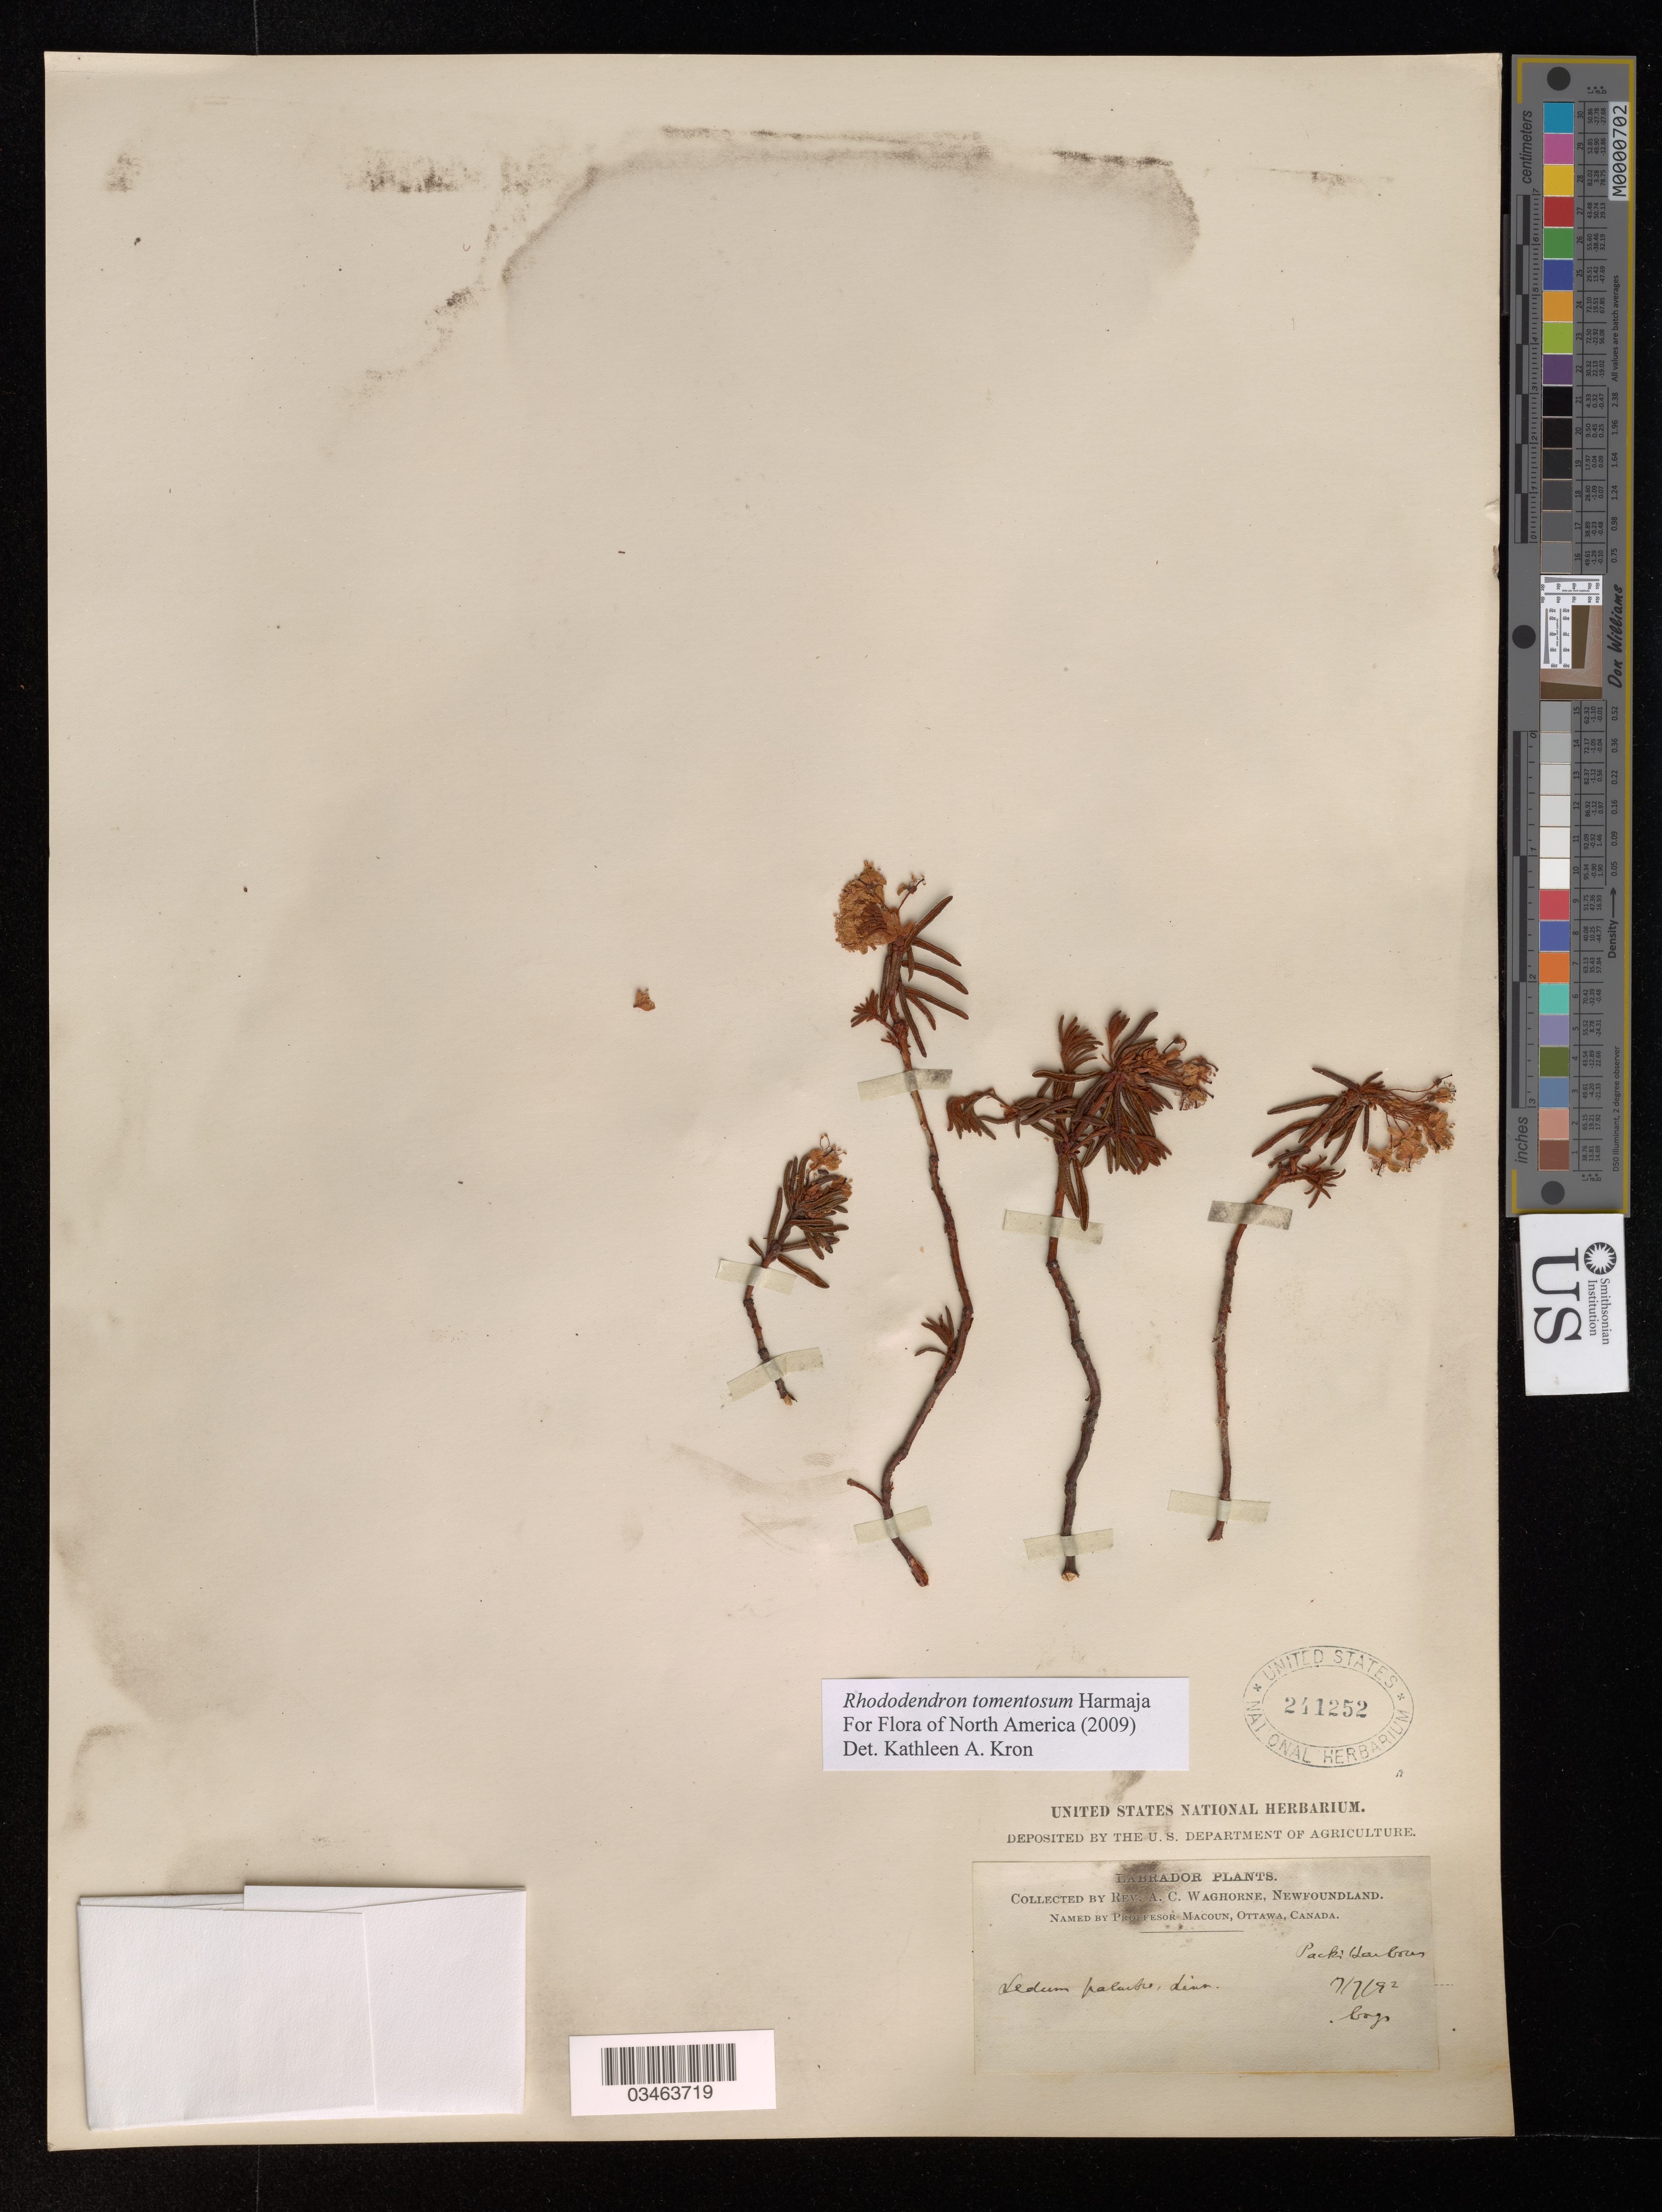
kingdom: Plantae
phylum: Tracheophyta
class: Magnoliopsida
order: Ericales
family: Ericaceae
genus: Rhododendron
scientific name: Rhododendron tomentosum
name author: Harmaja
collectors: A. Waghorne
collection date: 1992-07-07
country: Canada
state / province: Newfoundland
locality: Pack Harbour.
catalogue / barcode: US 241252